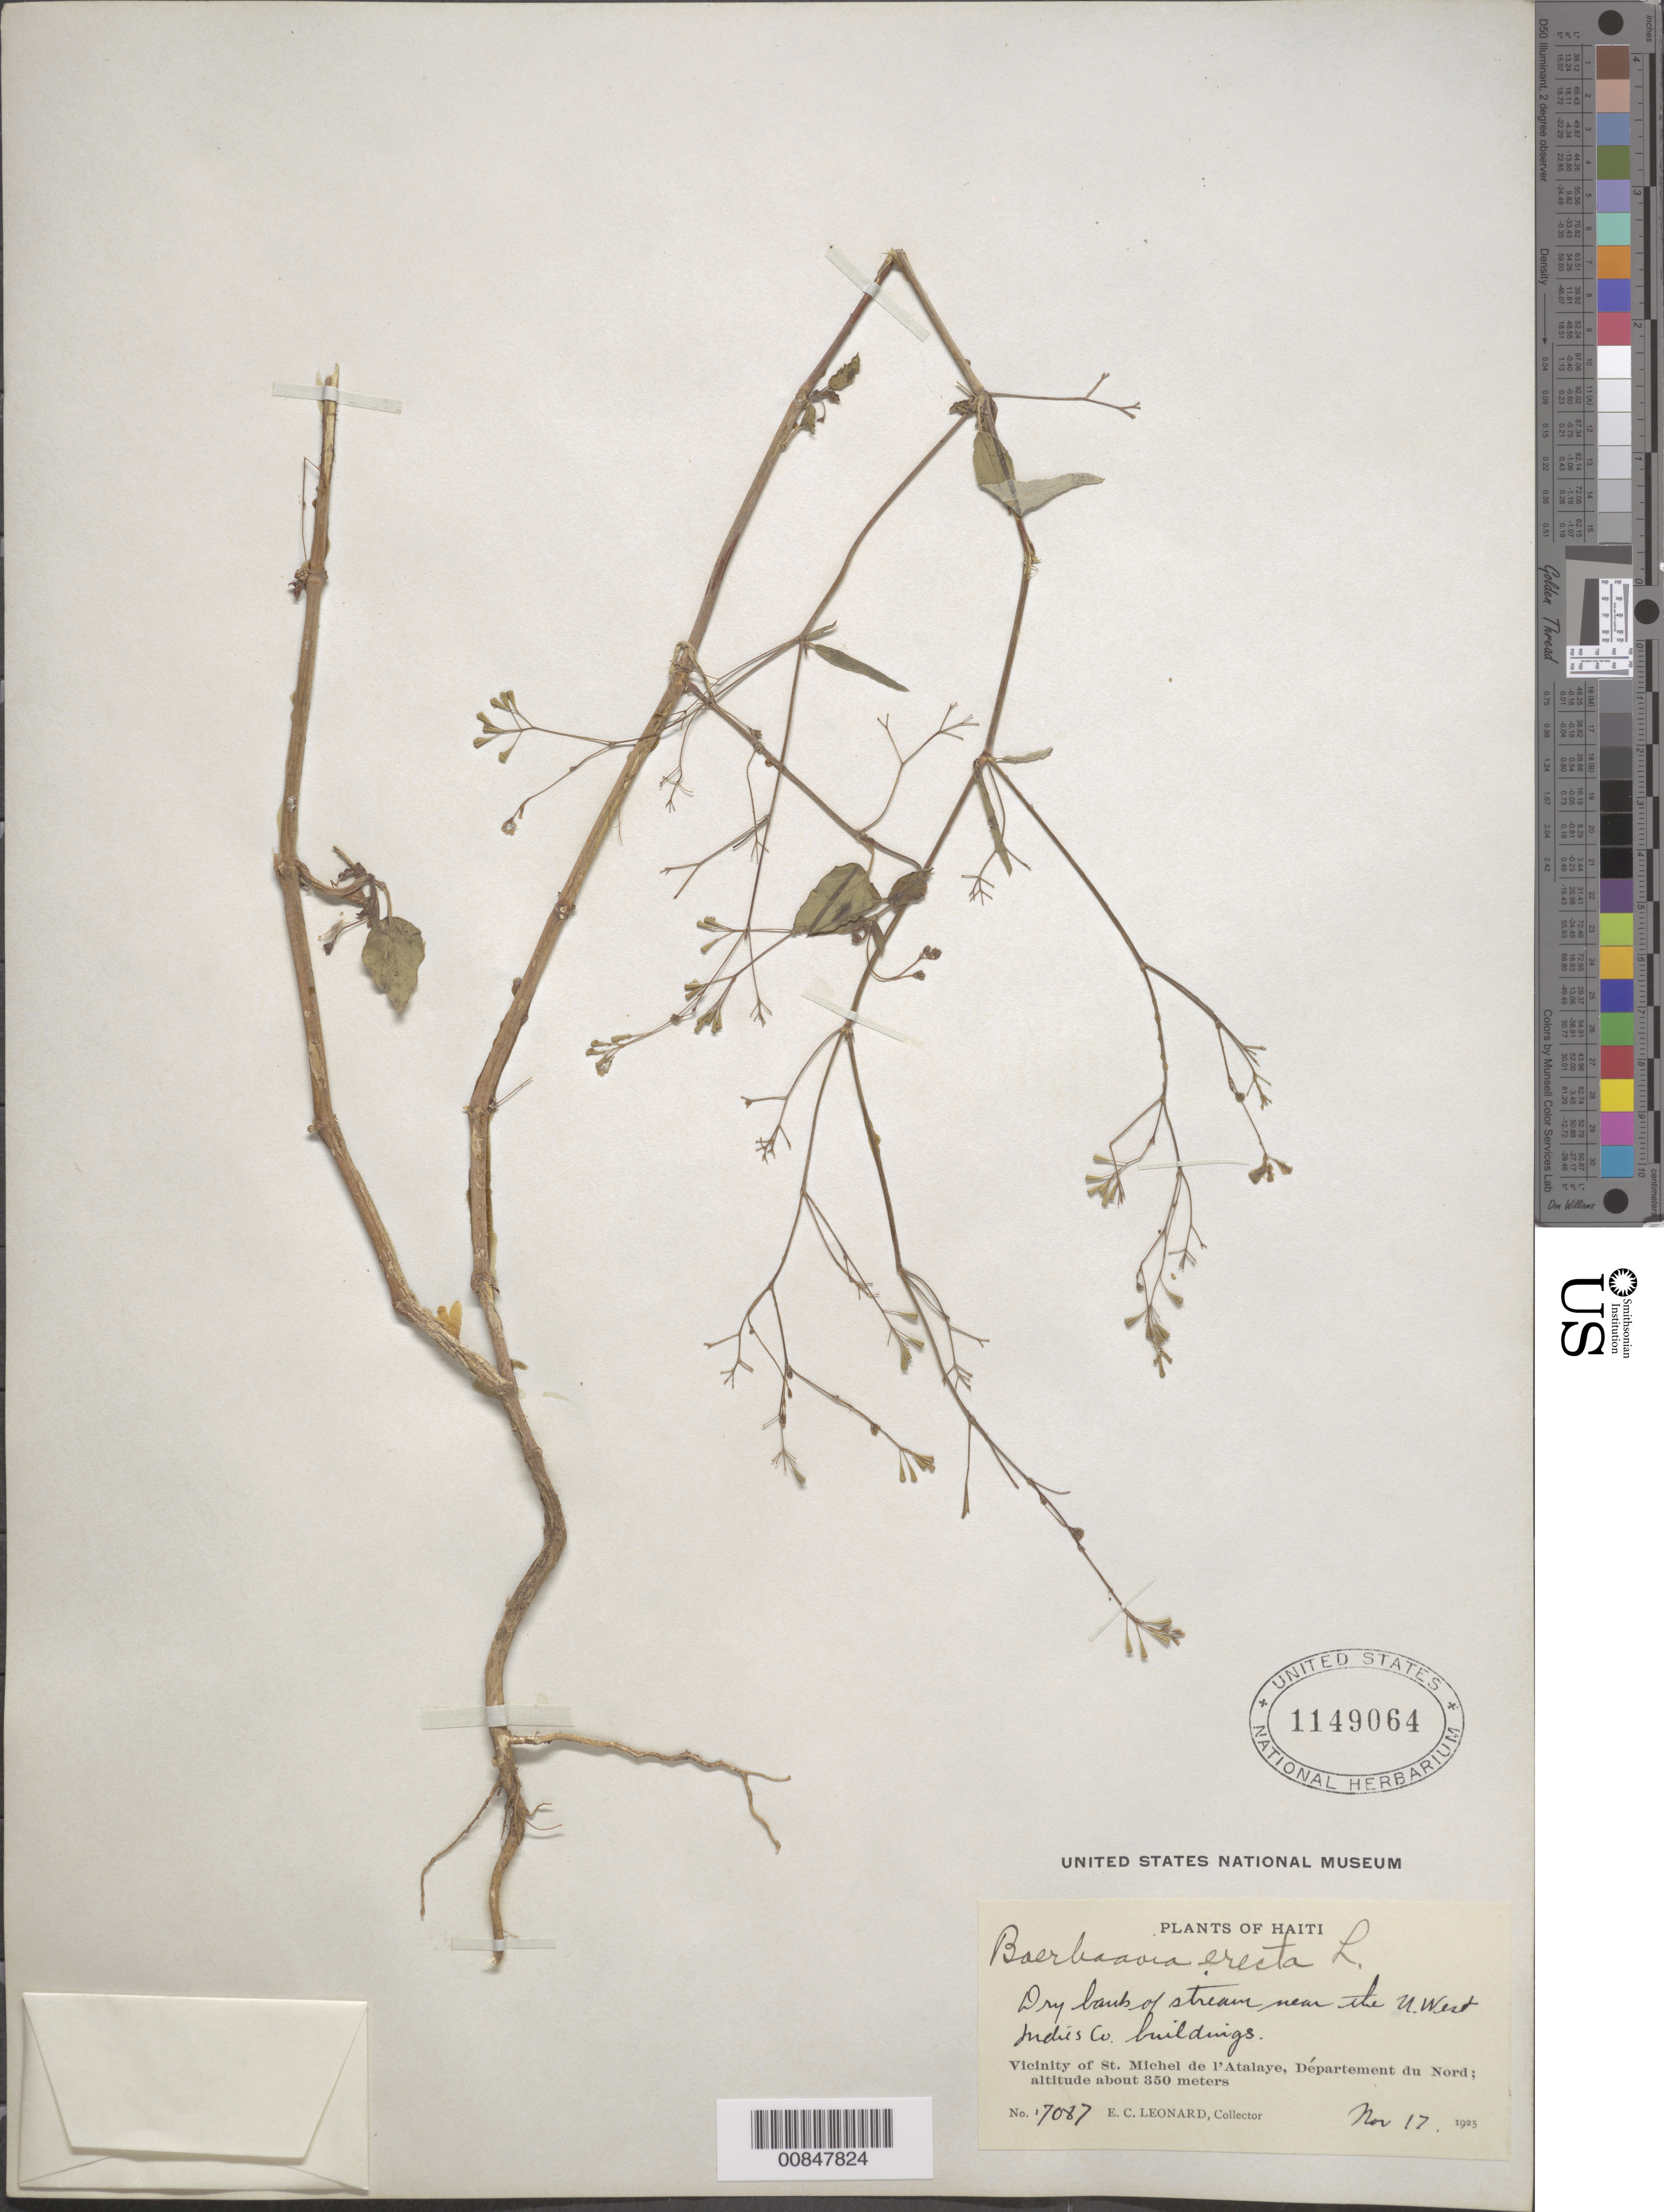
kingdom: Plantae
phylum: Tracheophyta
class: Magnoliopsida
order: Caryophyllales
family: Nyctaginaceae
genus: Boerhavia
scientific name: Boerhavia erecta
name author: L.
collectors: E. C. Leonard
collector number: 7087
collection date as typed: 17 Nov 1925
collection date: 1925-11-17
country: Haiti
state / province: Nord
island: Hispaniola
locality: Vicinity of St. Michel de l'Atalaye. Near U. West Indies Co. buildings.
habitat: Dry bank of stream.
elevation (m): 350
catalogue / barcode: US 1149064